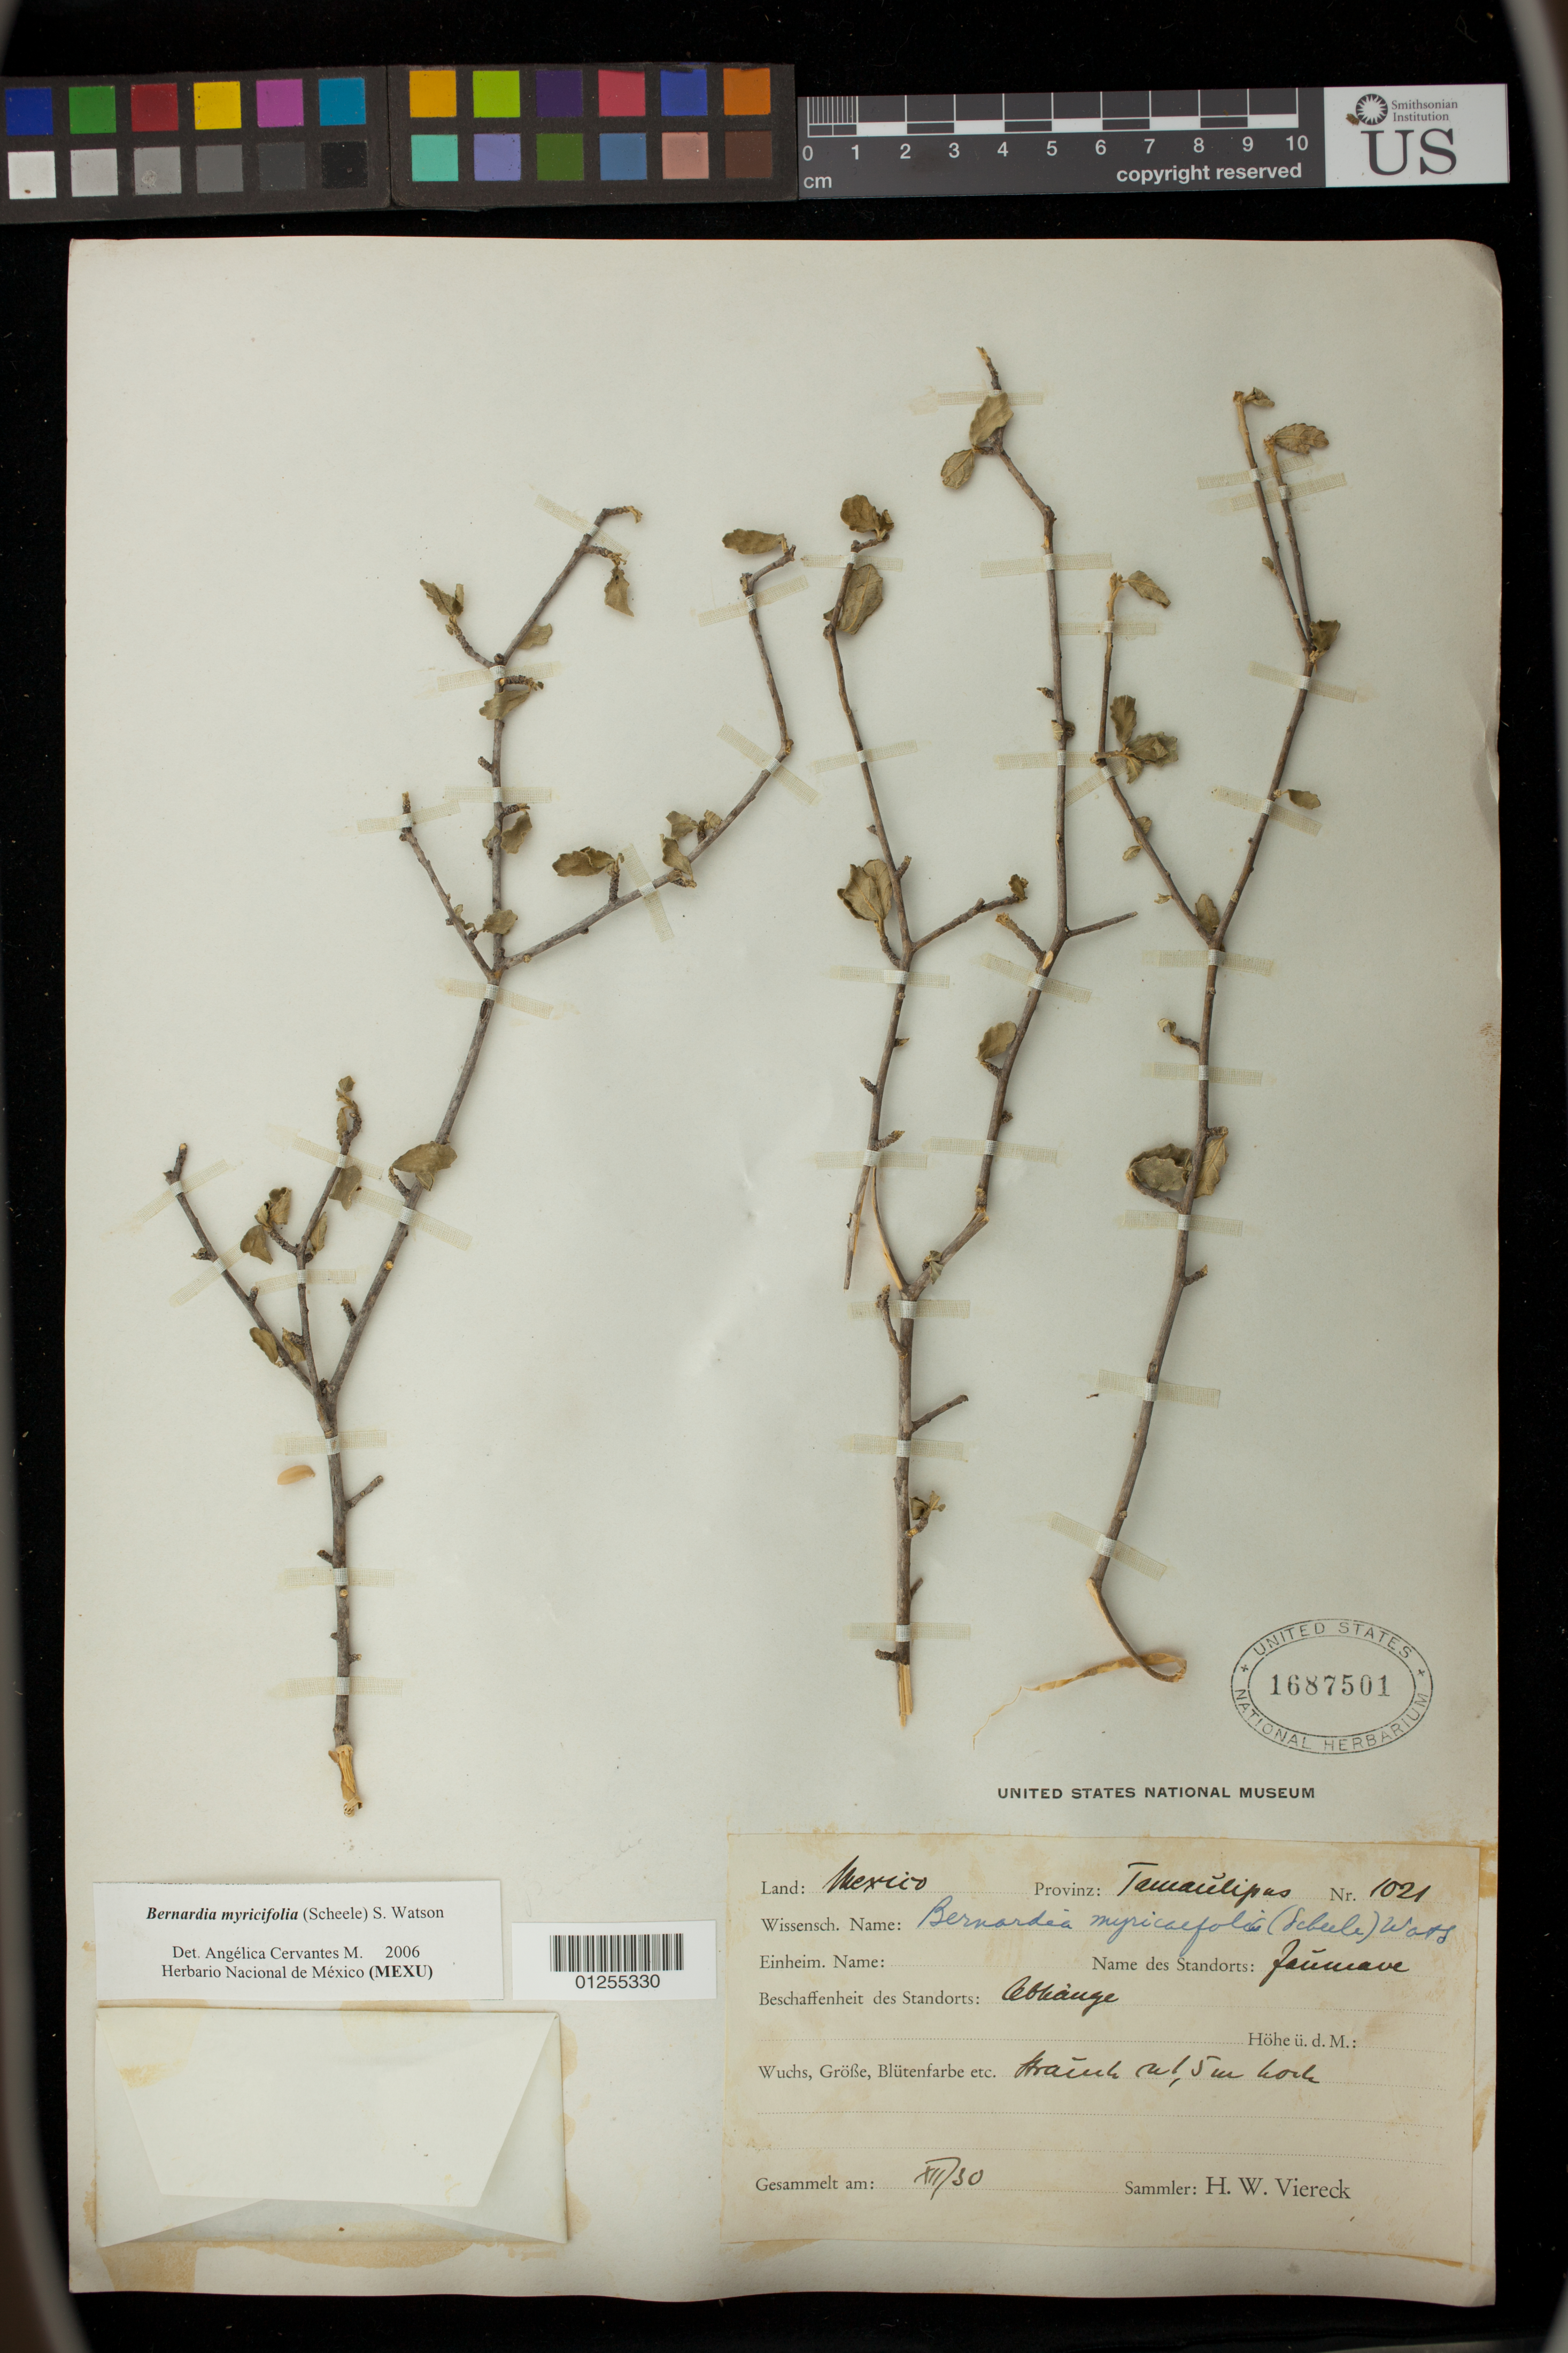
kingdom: Plantae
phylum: Tracheophyta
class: Magnoliopsida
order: Malpighiales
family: Euphorbiaceae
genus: Bernardia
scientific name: Bernardia myricifolia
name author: (Scheele) S. Watson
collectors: H. W. Viereck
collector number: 1021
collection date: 1930-12-01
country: Mexico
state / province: Tamaulipas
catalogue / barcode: US 1687501